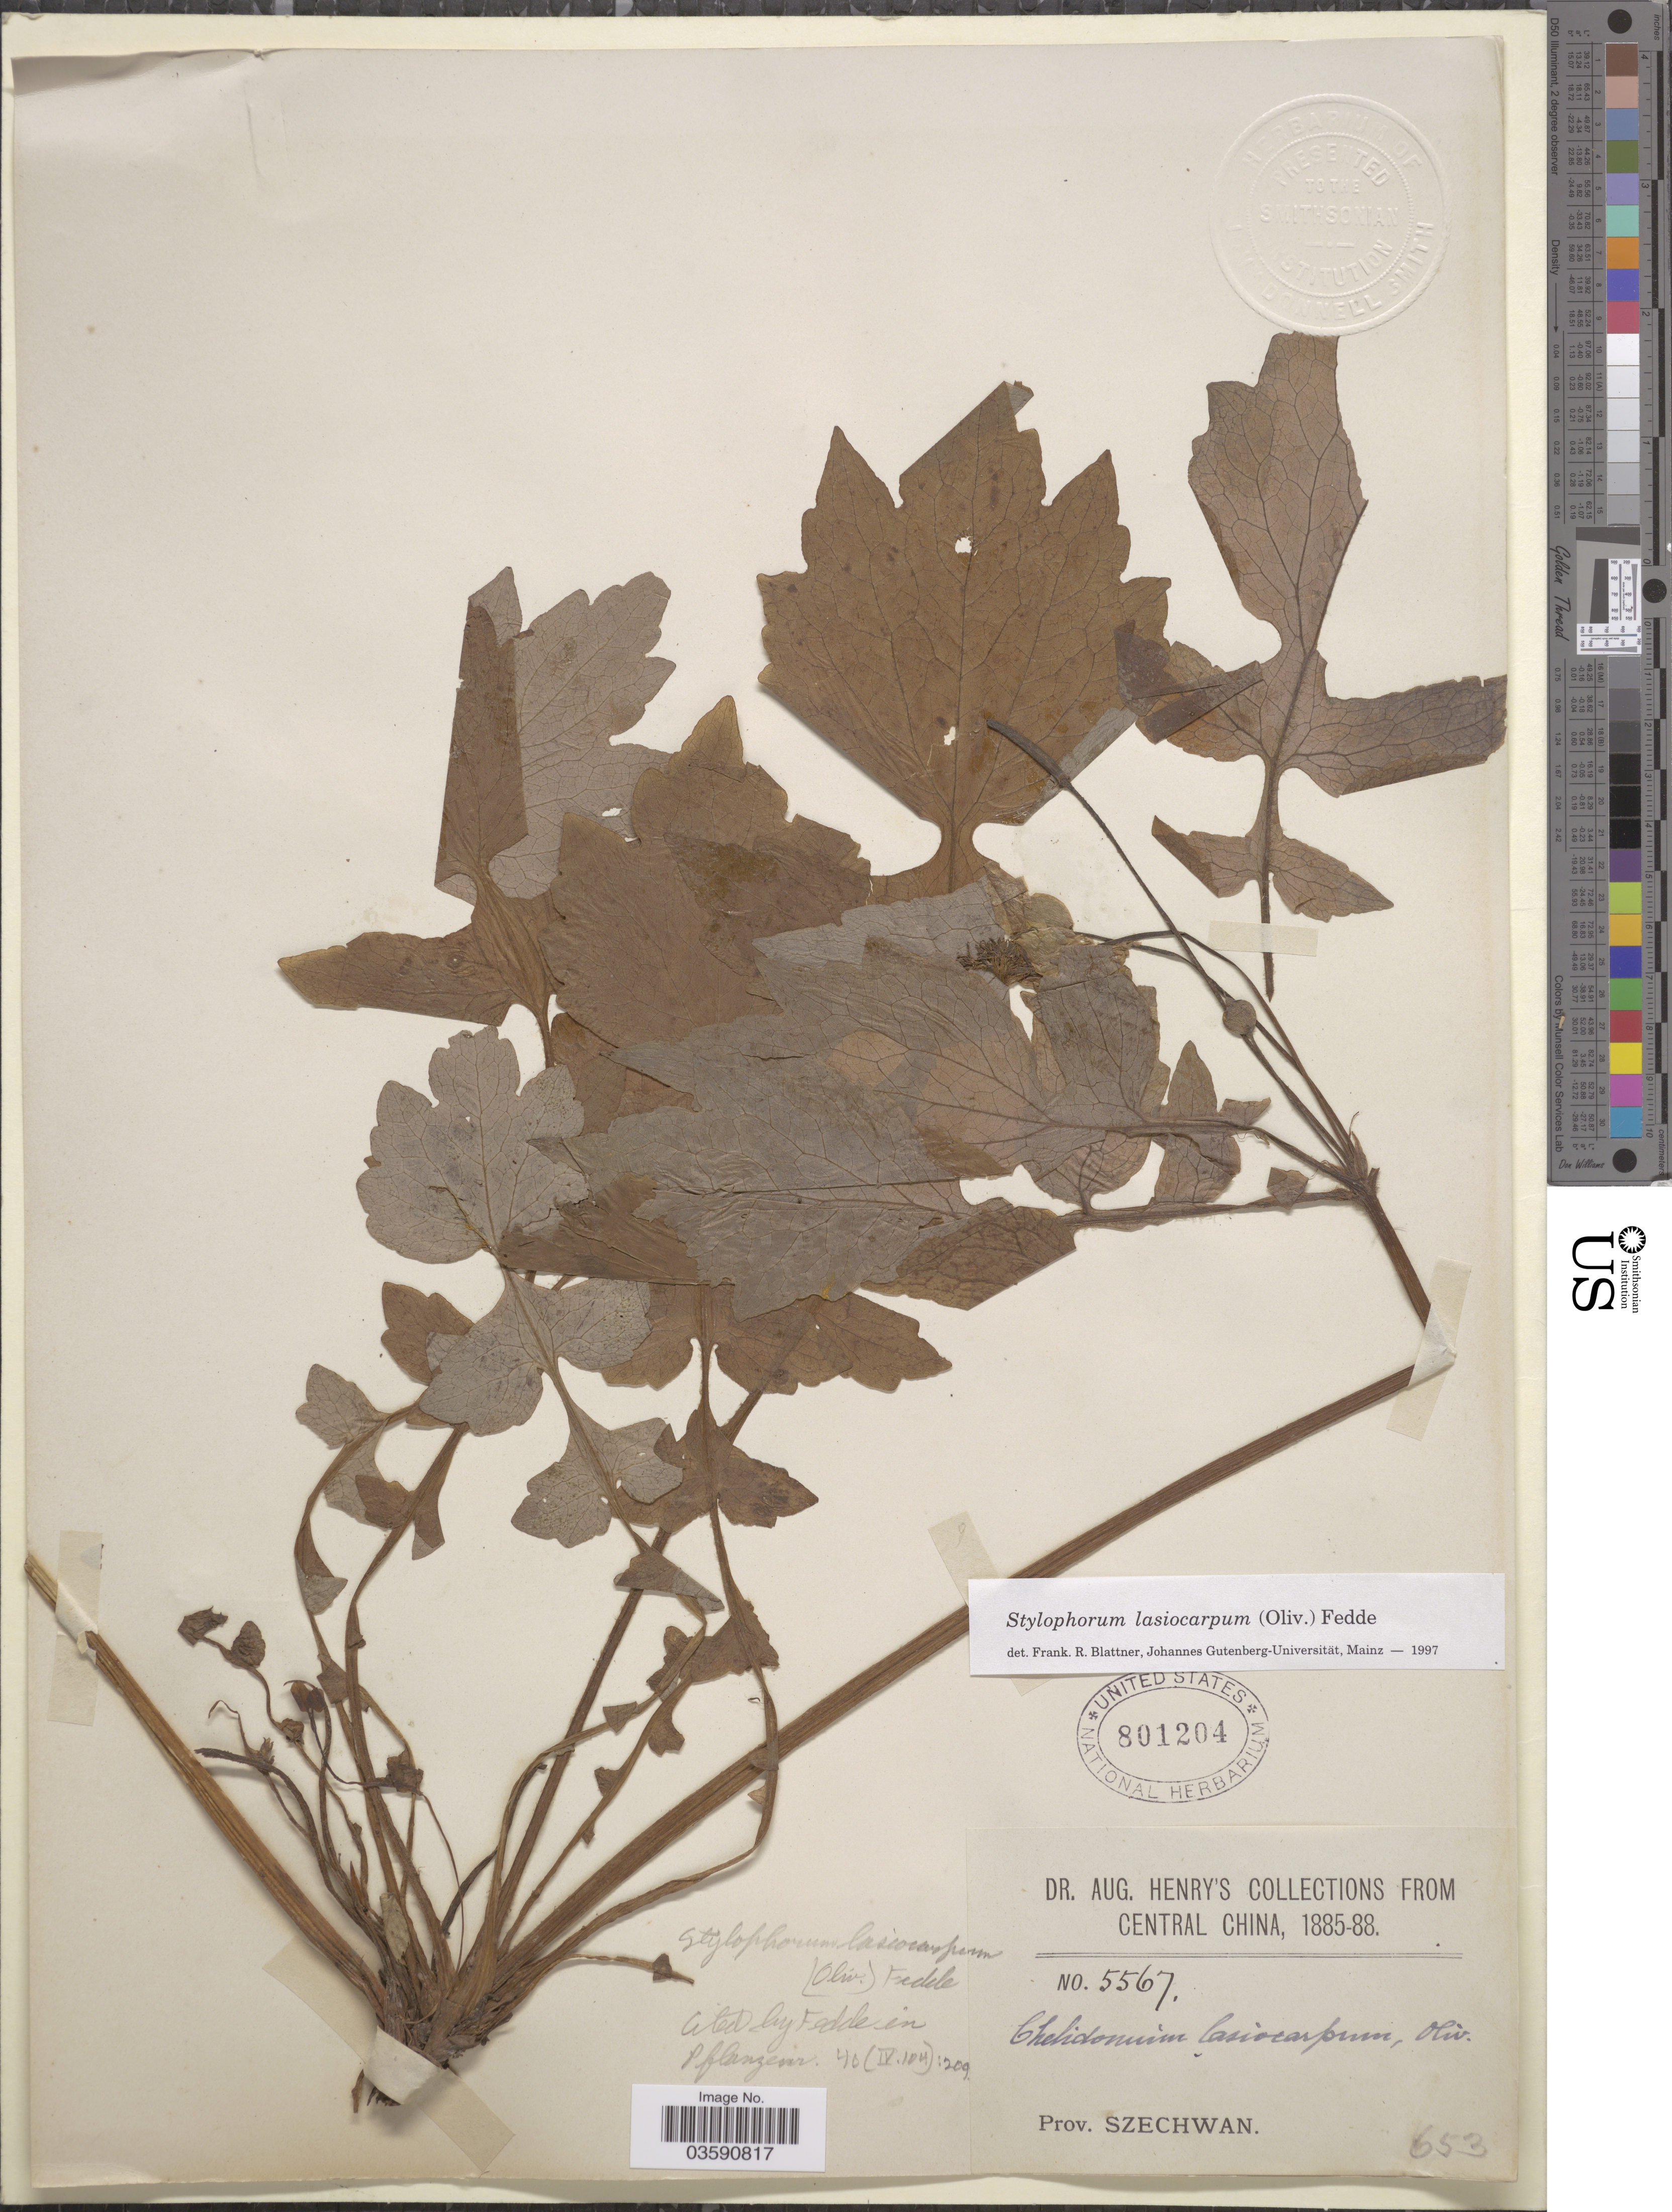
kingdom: Plantae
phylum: Tracheophyta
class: Magnoliopsida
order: Ranunculales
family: Papaveraceae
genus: Stylophorum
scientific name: Stylophorum lasiocarpum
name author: (Oliv.) Fedde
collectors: A. Henry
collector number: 5567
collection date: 1885/1888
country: China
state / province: Sichuan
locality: Central China. Prov. Szechwan.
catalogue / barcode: US 801204